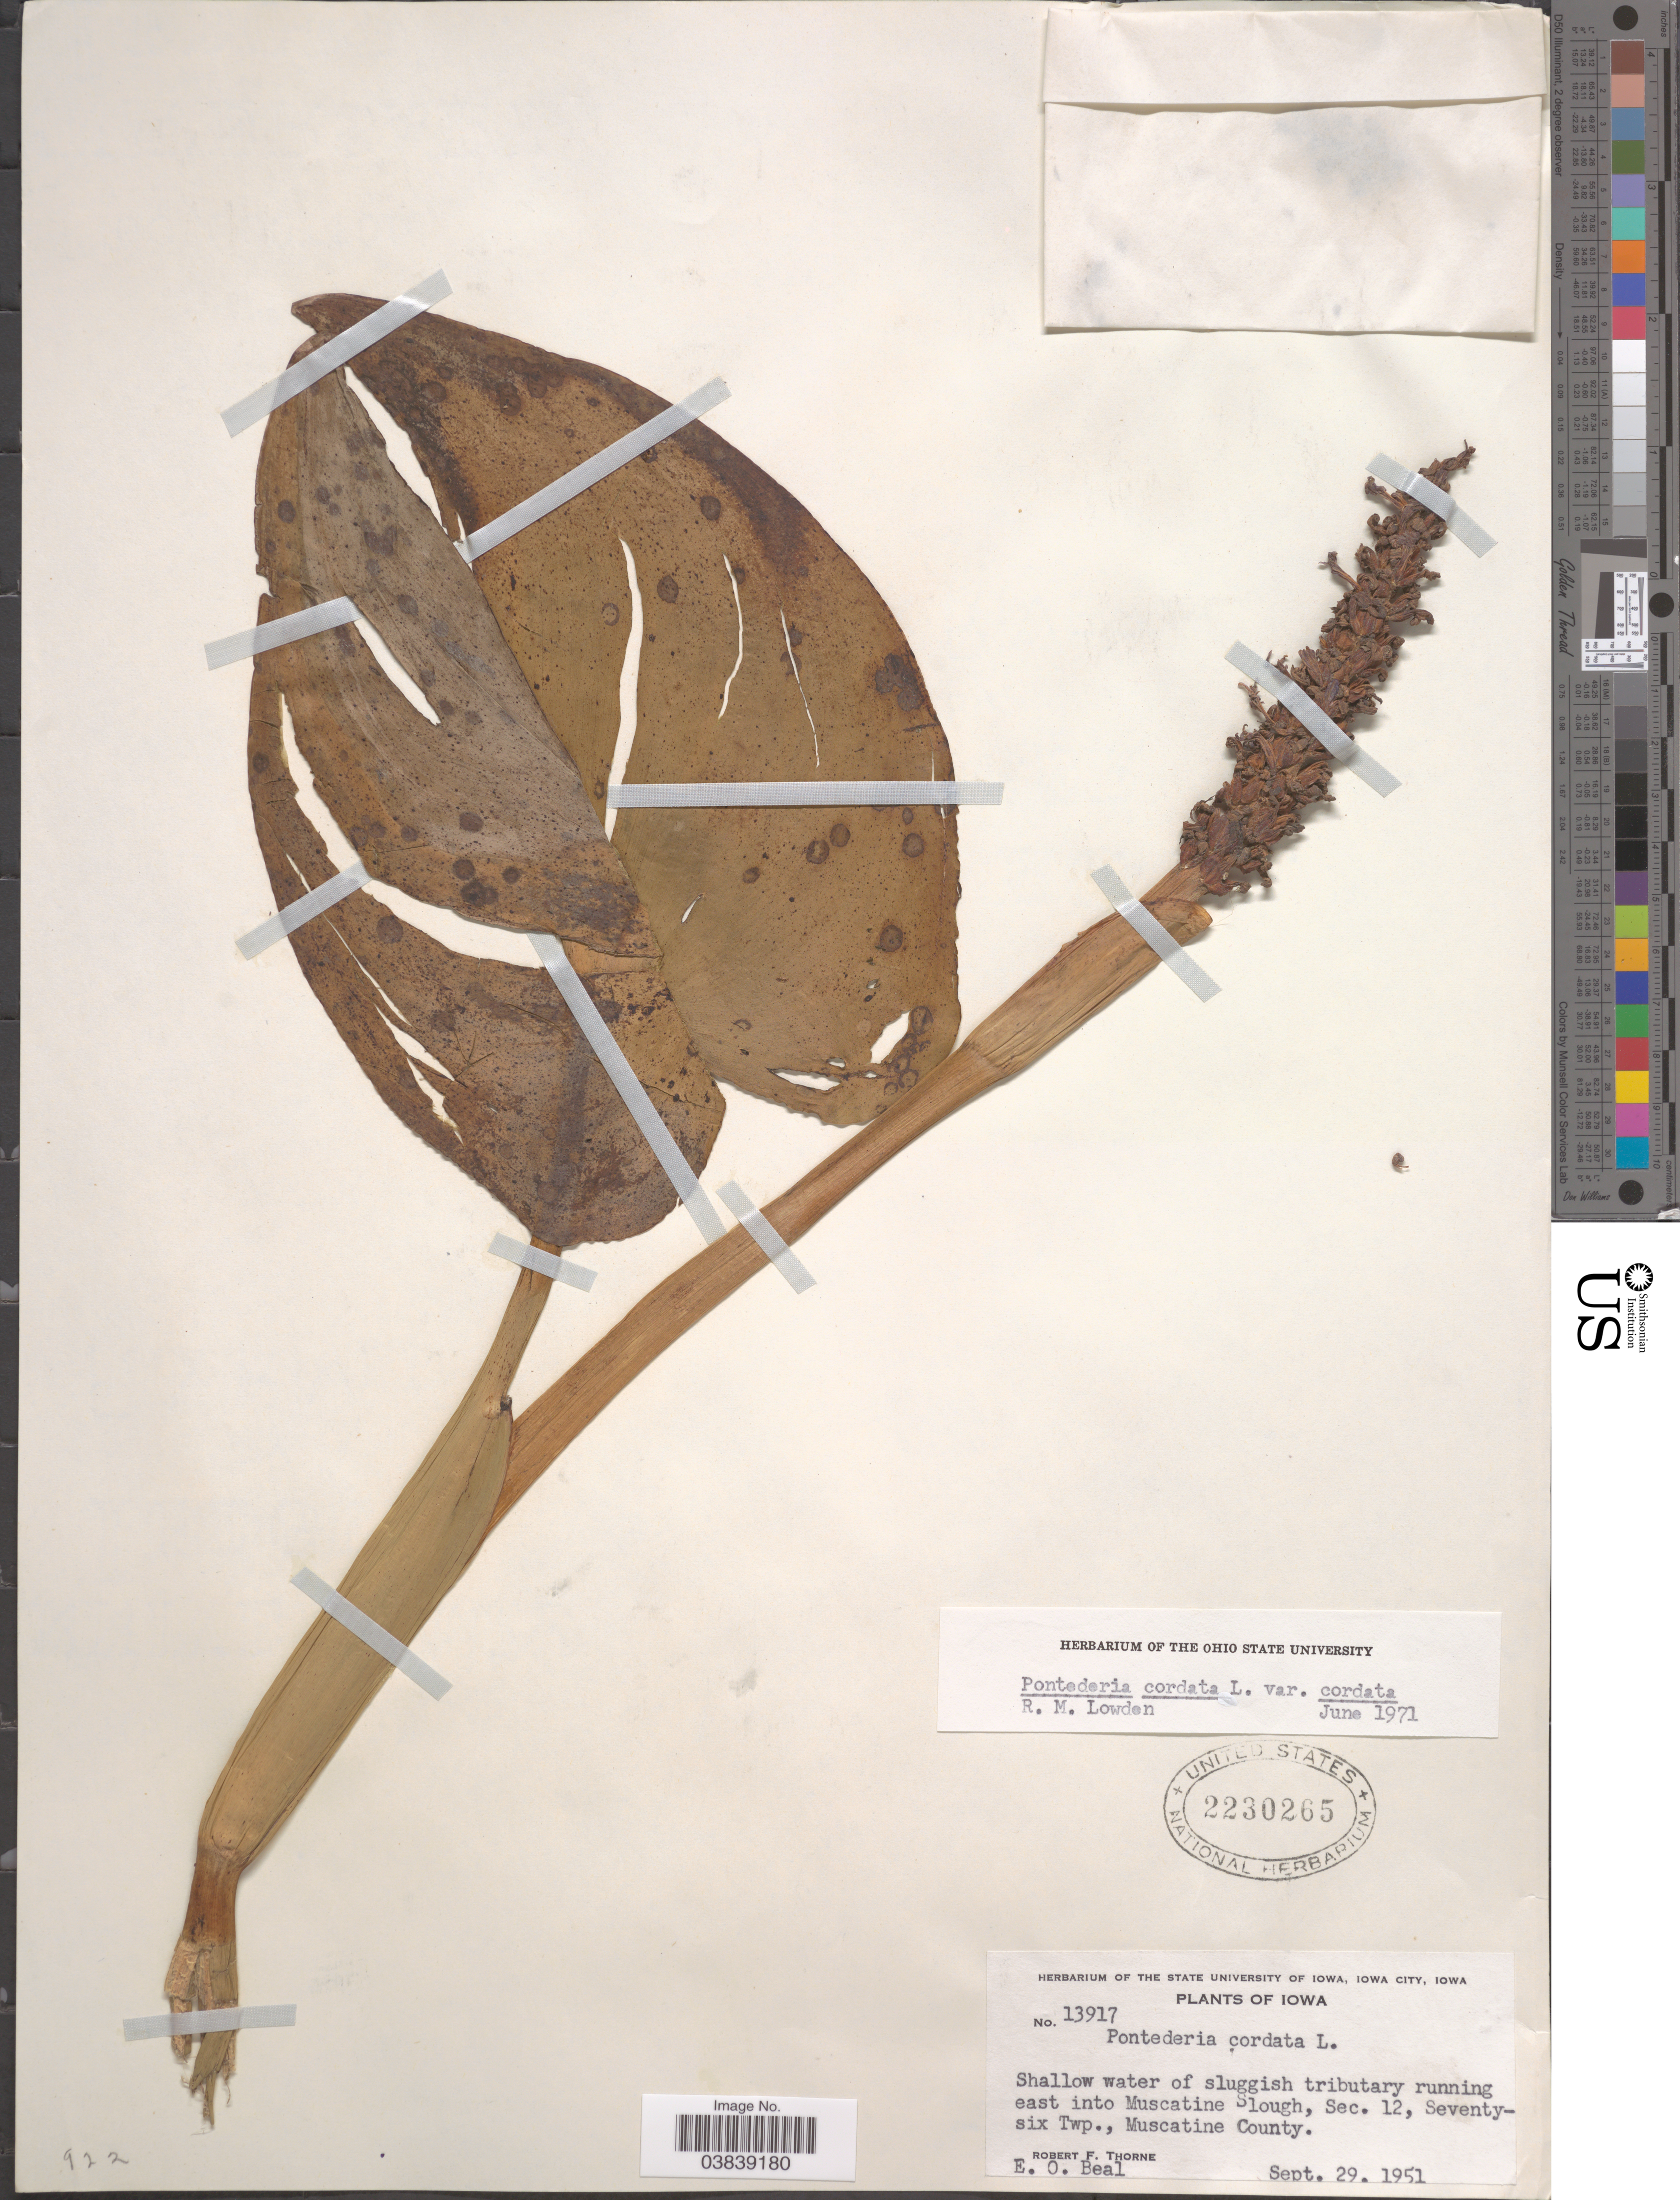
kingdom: Plantae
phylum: Tracheophyta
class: Liliopsida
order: Commelinales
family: Pontederiaceae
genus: Pontederia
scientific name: Pontederia cordata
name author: L.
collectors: R. F. Thorne & E. Beal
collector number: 13917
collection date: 1951-09-29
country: United States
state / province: Iowa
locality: East into Muscatine Slough, Sec. 12, Seventysix Twp., Muscatine County.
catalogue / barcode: US 2230265